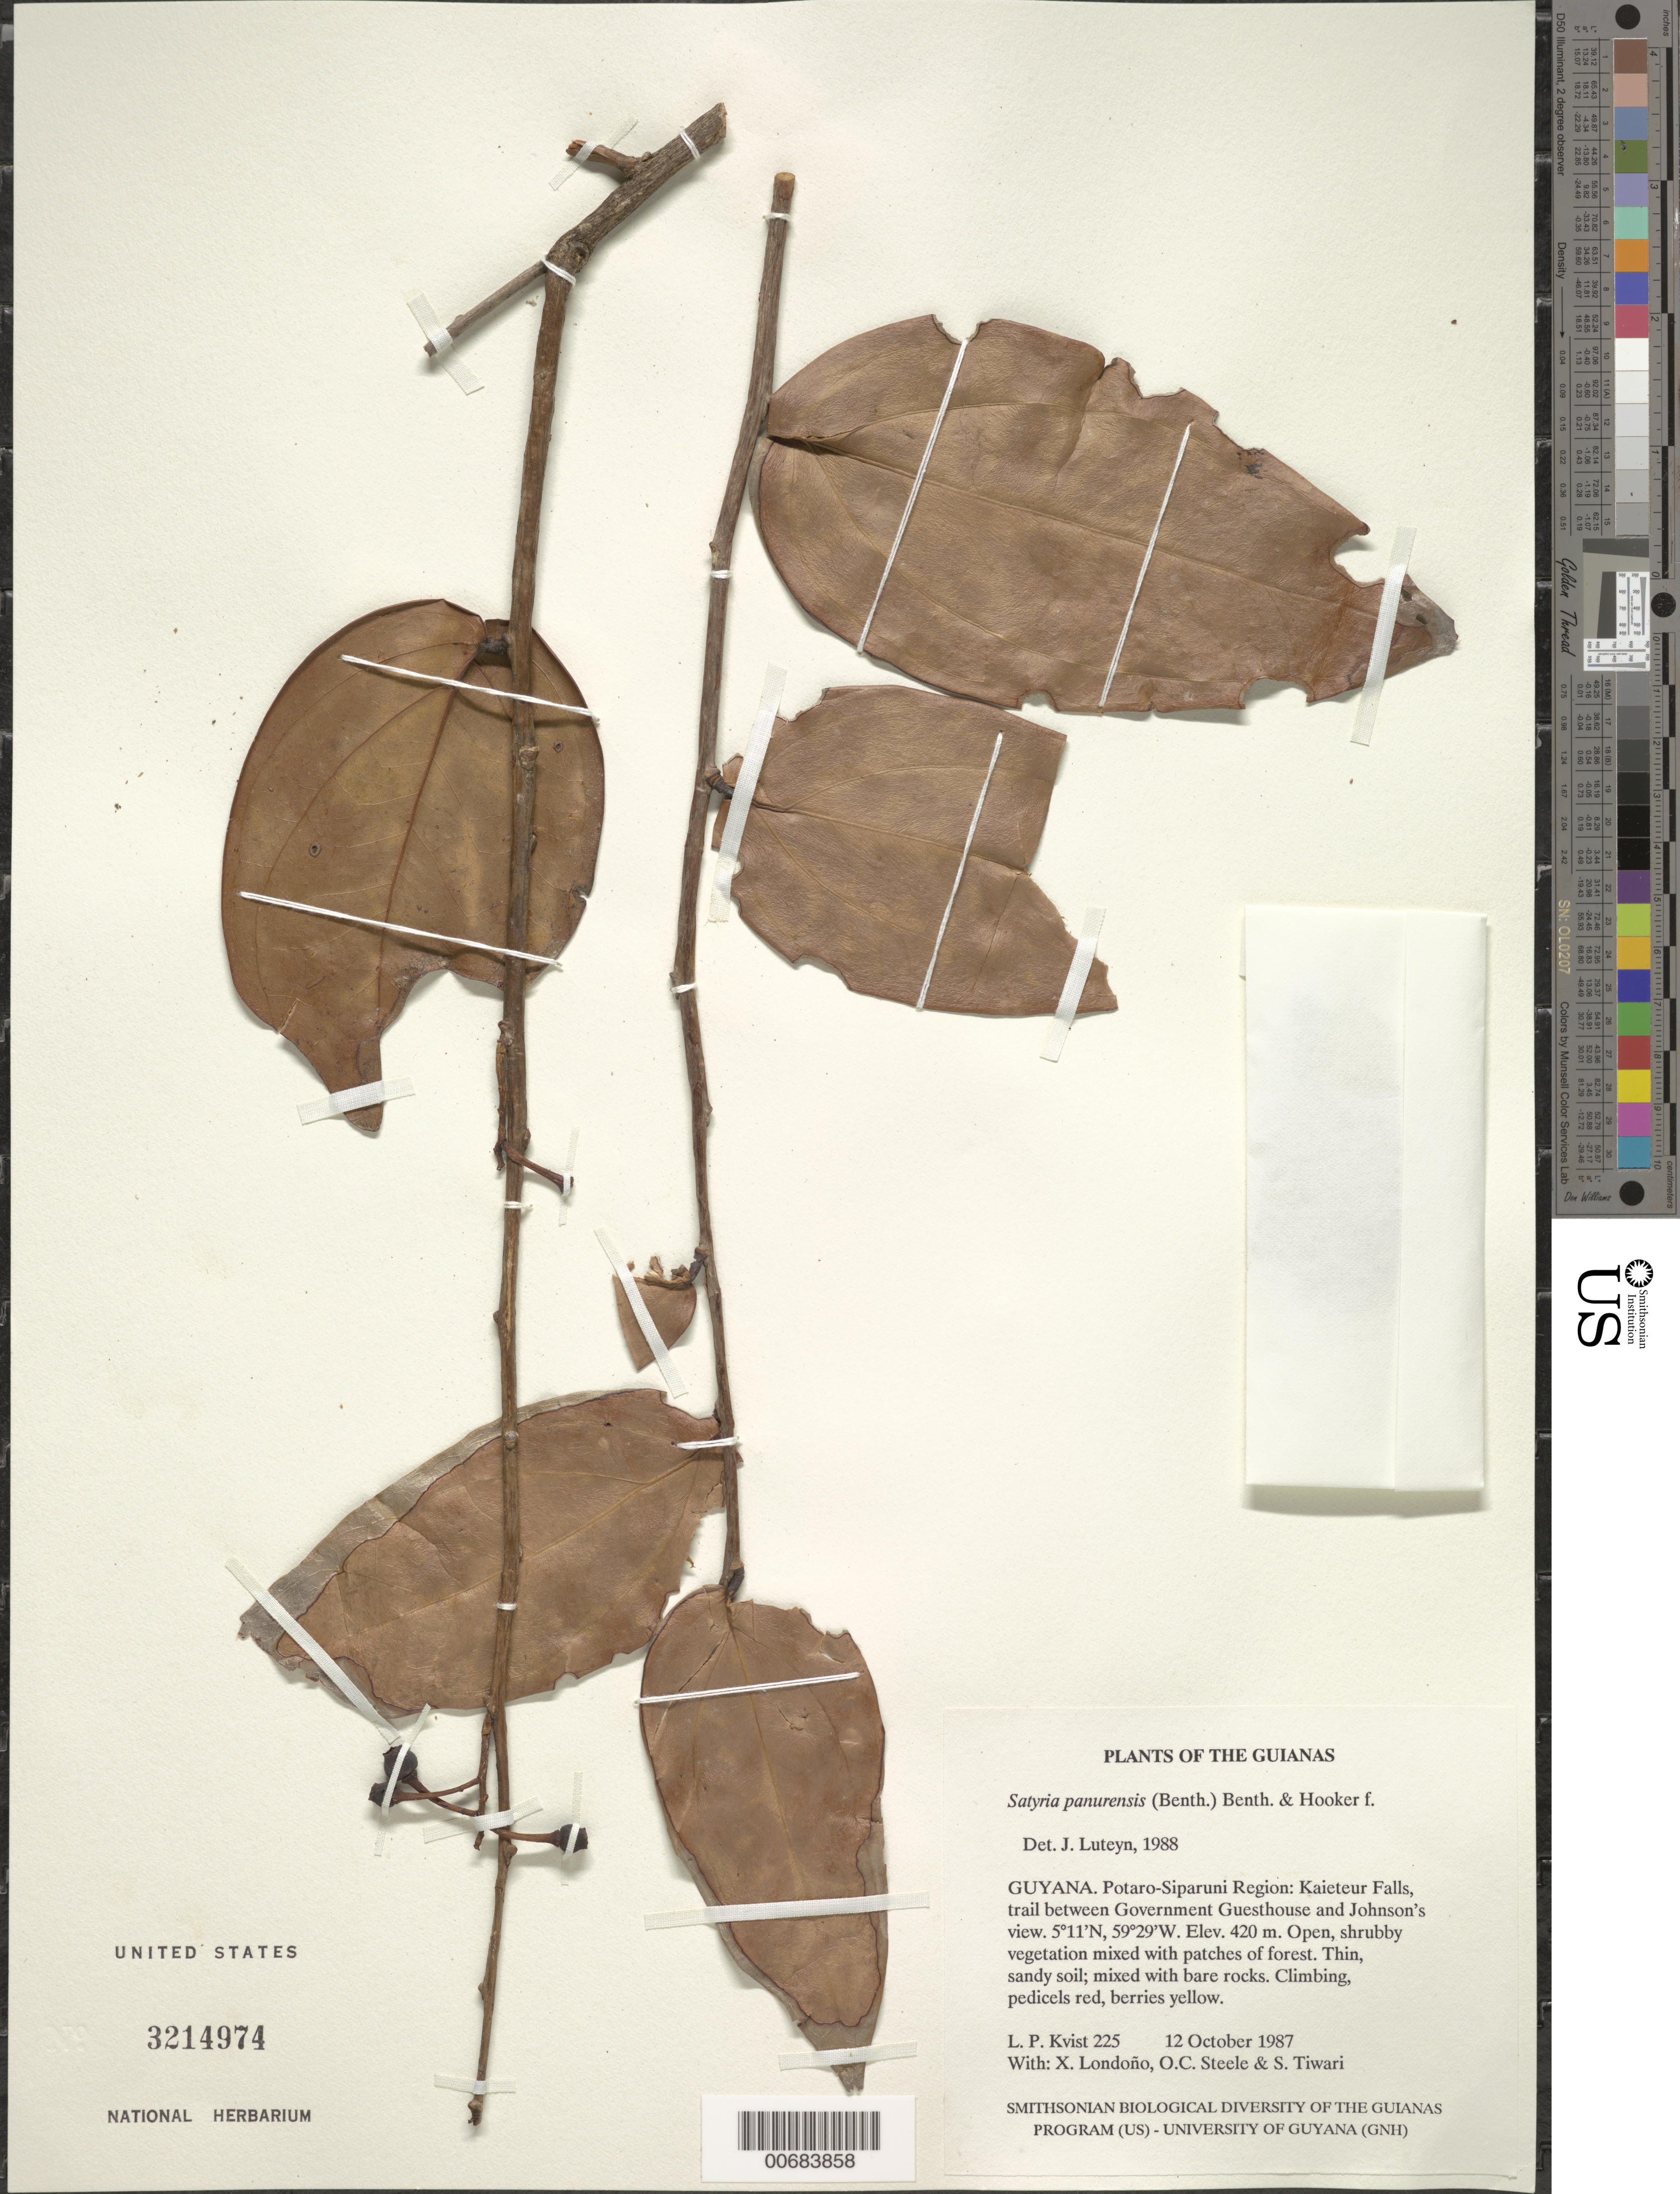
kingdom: Plantae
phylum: Tracheophyta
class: Magnoliopsida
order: Ericales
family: Ericaceae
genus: Satyria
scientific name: Satyria panurensis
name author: (Benth. ex Meisn.) Benth. & Hook. f. ex Nied.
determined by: Luteyn, J. L.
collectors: L. P. Kvist, X. Londoño, O. C. Steele & S. Tiwari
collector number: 225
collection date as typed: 12 October 1987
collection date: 1987-10-12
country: Guyana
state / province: Potaro-Siparuni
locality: Kaieteur Falls, trail between Government Guesthouse and Johnson's view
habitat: Open, shrubby vegetation mixed with patches of forest. Thin, sandy soil; mixed with bare rocks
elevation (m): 420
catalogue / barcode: US 3214974